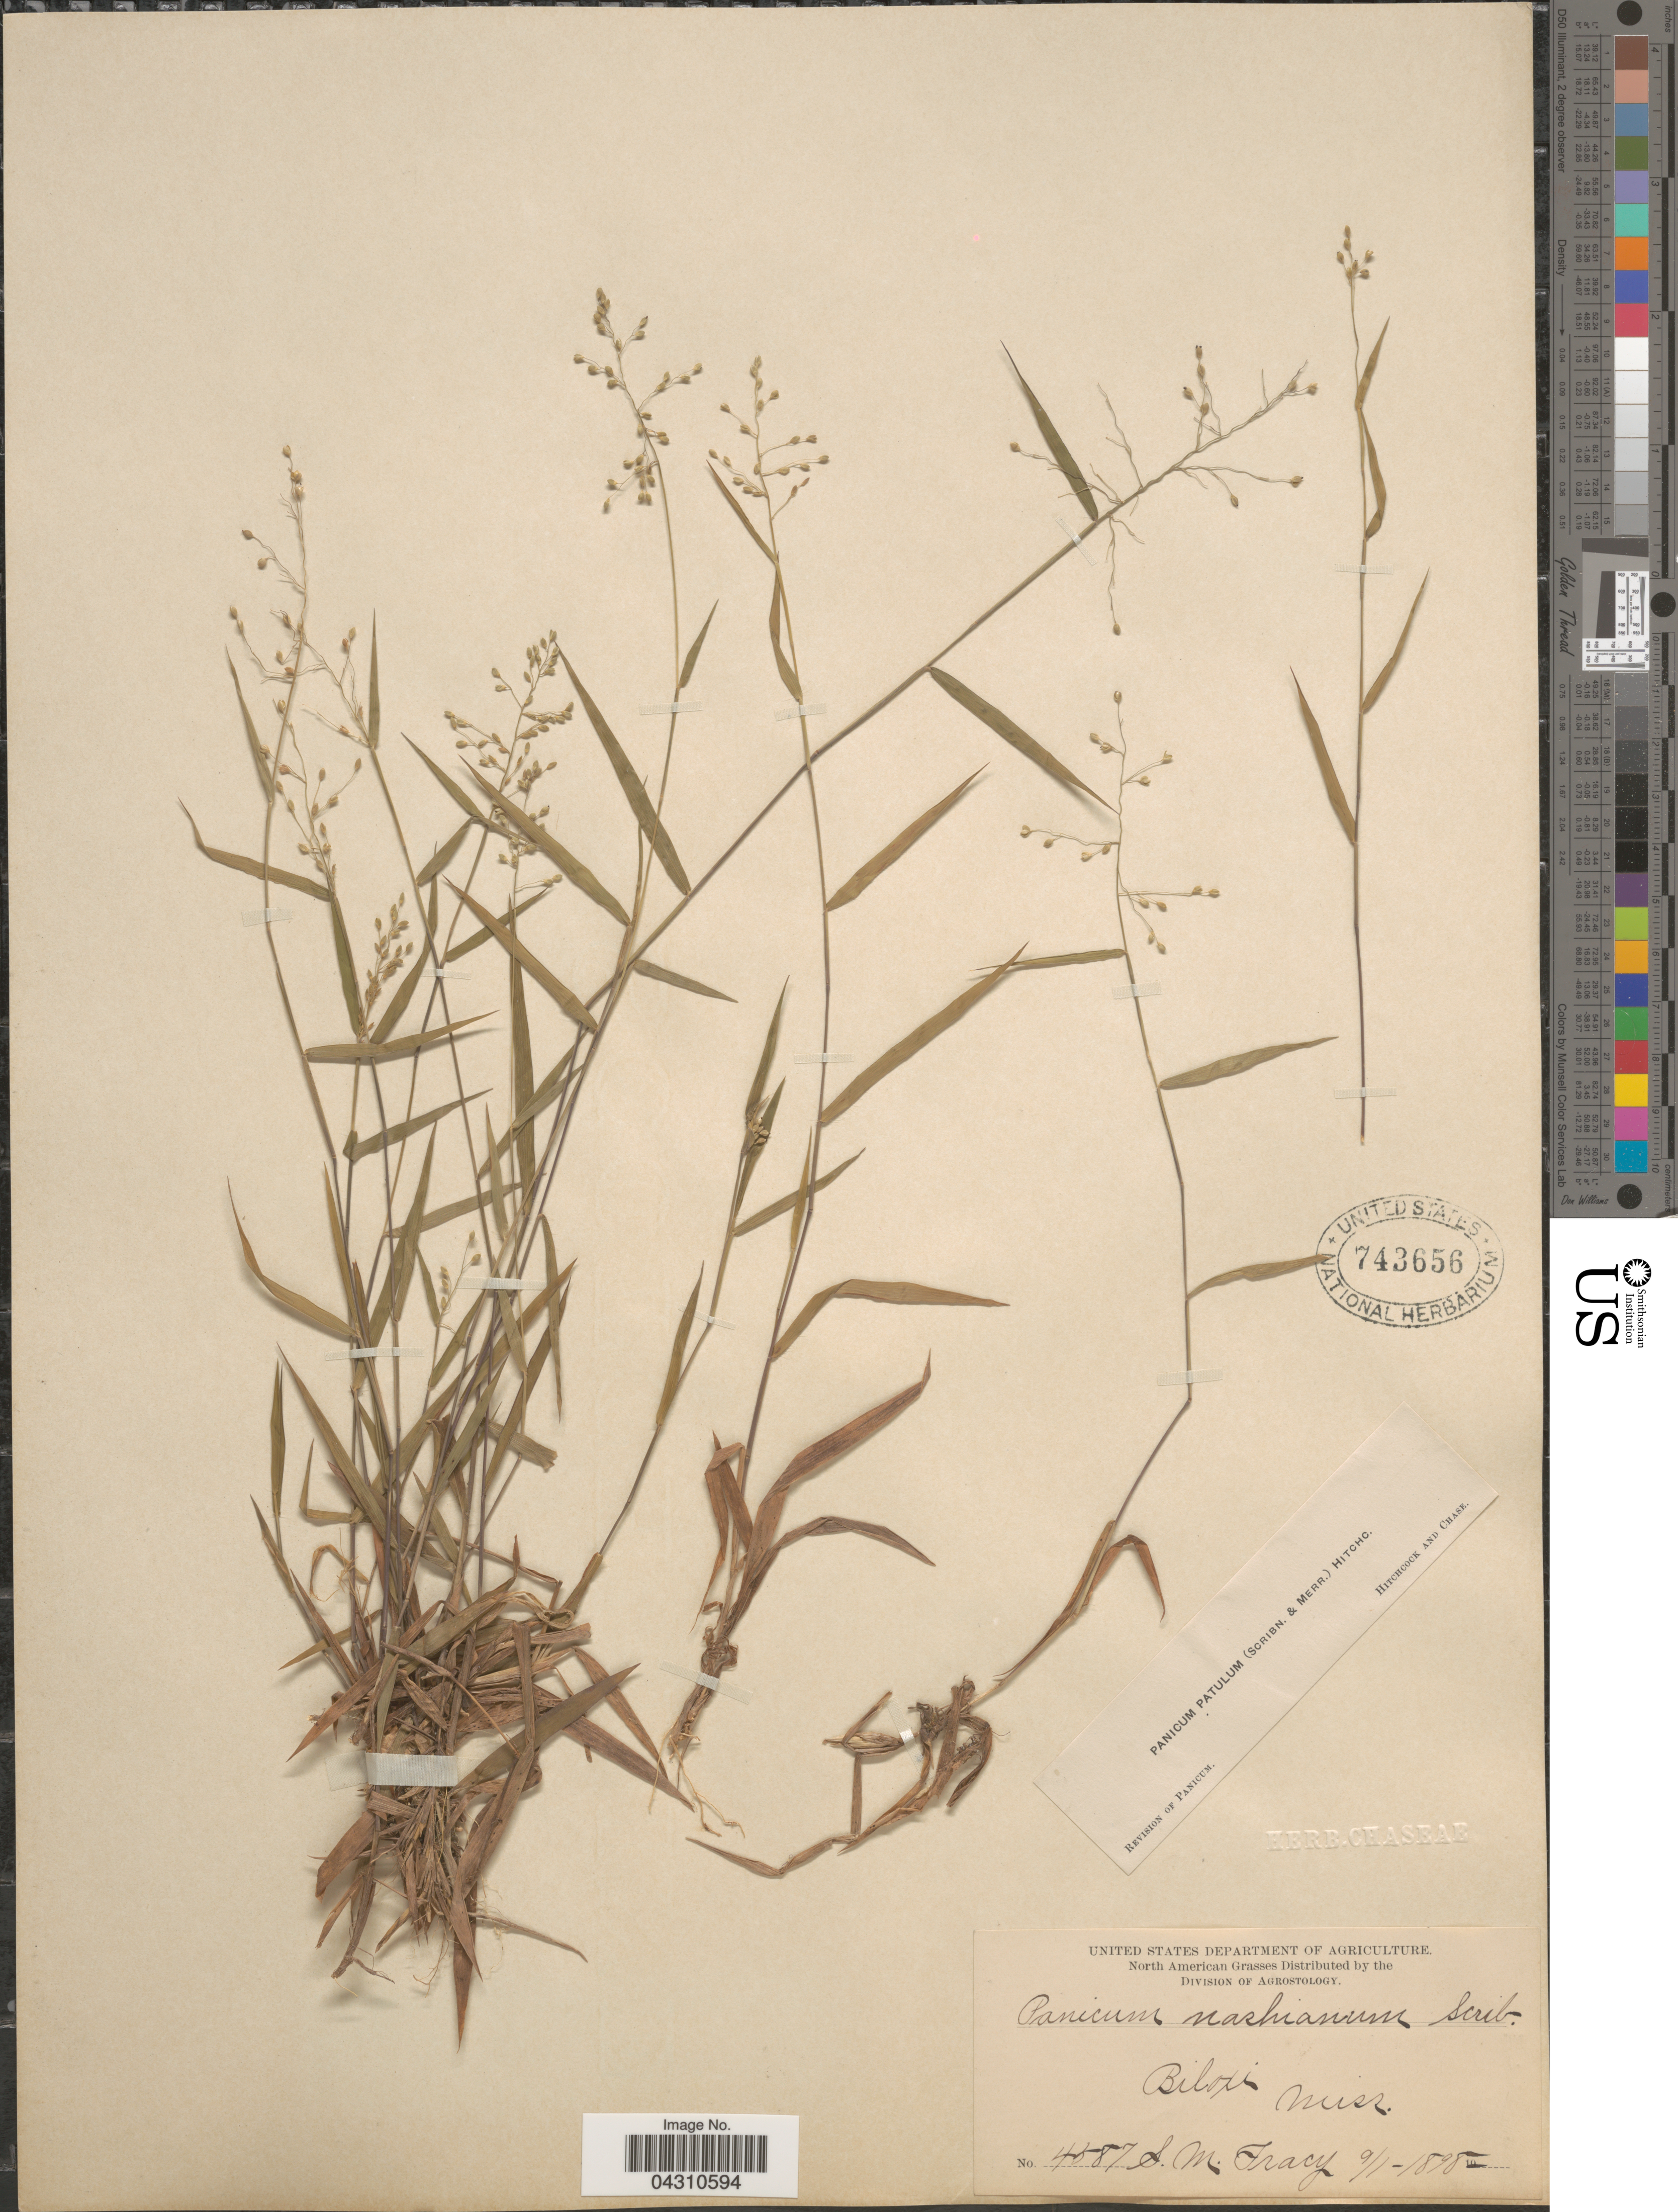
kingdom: Plantae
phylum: Tracheophyta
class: Liliopsida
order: Poales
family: Poaceae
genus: Dichanthelium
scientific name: Dichanthelium portoricense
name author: (Desv. ex Ham.) B.F. Hansen & Wunderlin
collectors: S. M. Tracy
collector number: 4587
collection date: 1898-09-01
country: United States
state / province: Mississippi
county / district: Harrison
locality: Biloxi.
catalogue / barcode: US 743656